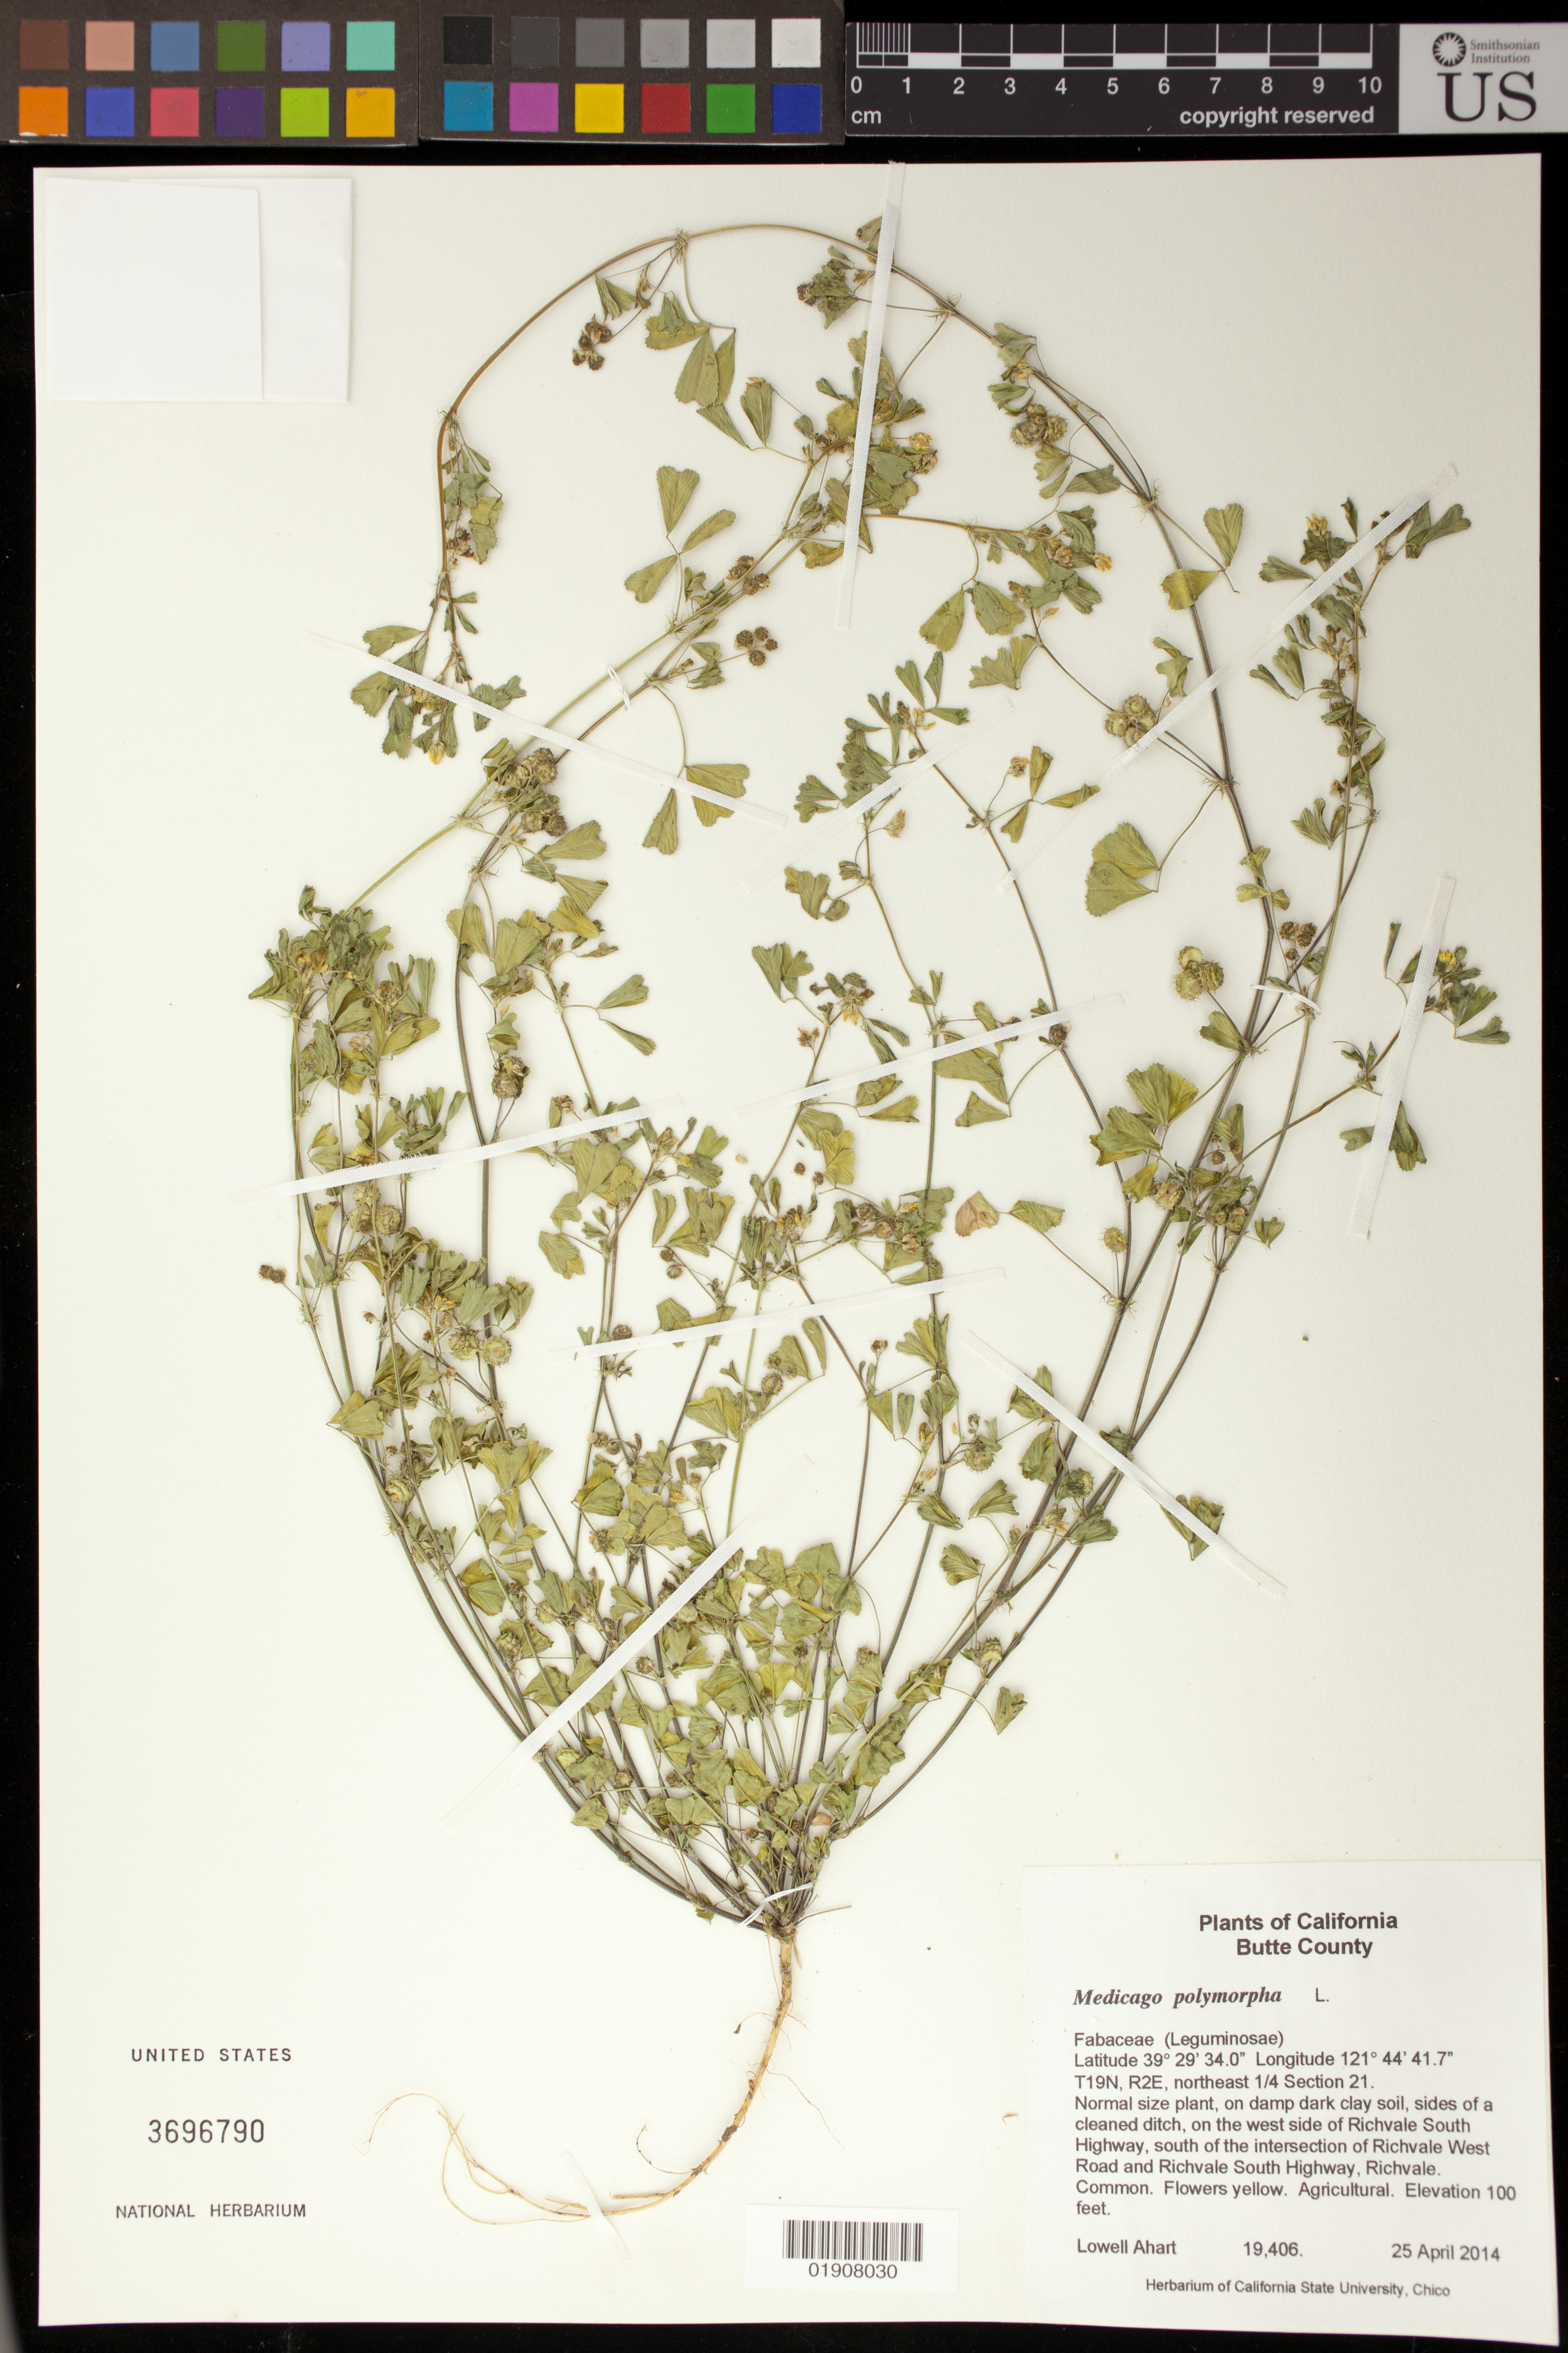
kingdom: Plantae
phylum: Tracheophyta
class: Magnoliopsida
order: Fabales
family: Fabaceae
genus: Medicago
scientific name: Medicago polymorpha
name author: L.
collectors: L. Ahart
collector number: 19406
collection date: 2014-04-25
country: United States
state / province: California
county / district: Butte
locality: Sides of a cleaned ditch, on the west side of Richvale South Highway, south of the intersection of Richvale West Road and Richvale South Highway, Richvale.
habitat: on damp dark clay soil.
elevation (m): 30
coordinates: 39 29 34.0 N, 121 44 41.7 W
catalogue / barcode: US 3696790